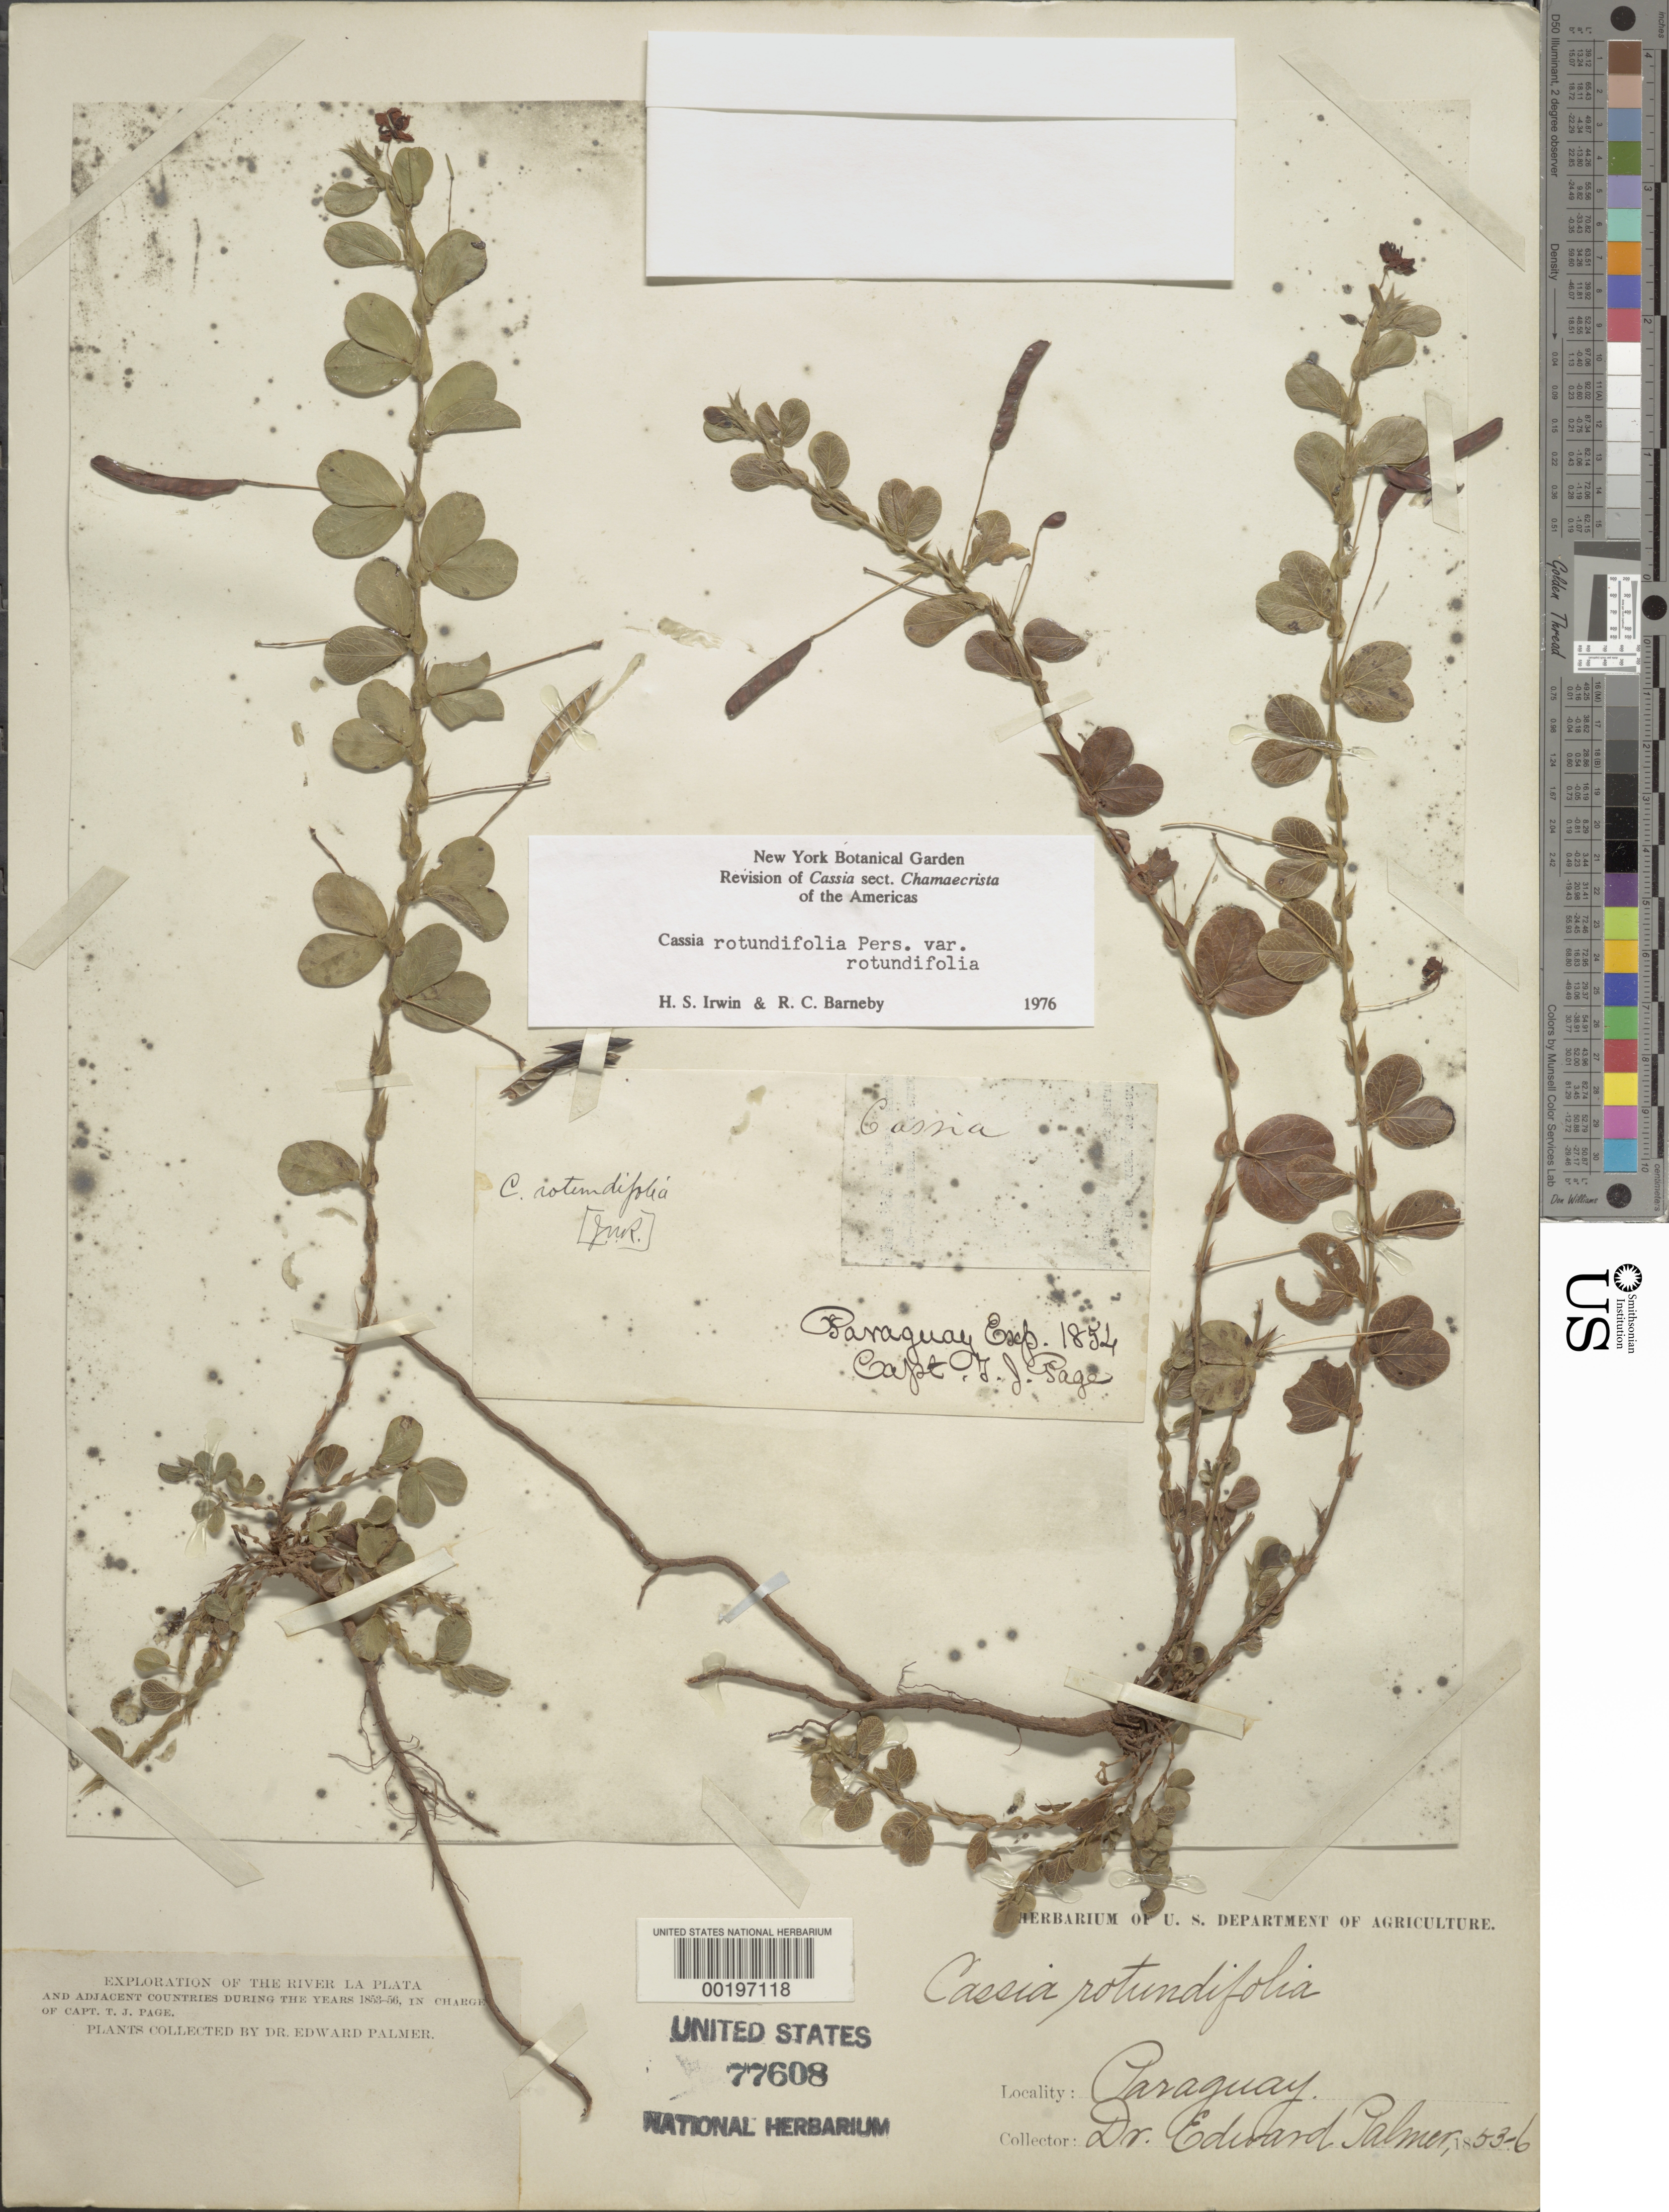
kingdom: Plantae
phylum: Tracheophyta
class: Magnoliopsida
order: Fabales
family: Fabaceae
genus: Chamaecrista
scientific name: Chamaecrista rotundifolia var. rotundifolia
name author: (Pers.) Greene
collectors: E. Palmer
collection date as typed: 1854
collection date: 1854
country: Paraguay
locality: River la plata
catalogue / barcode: US 77608